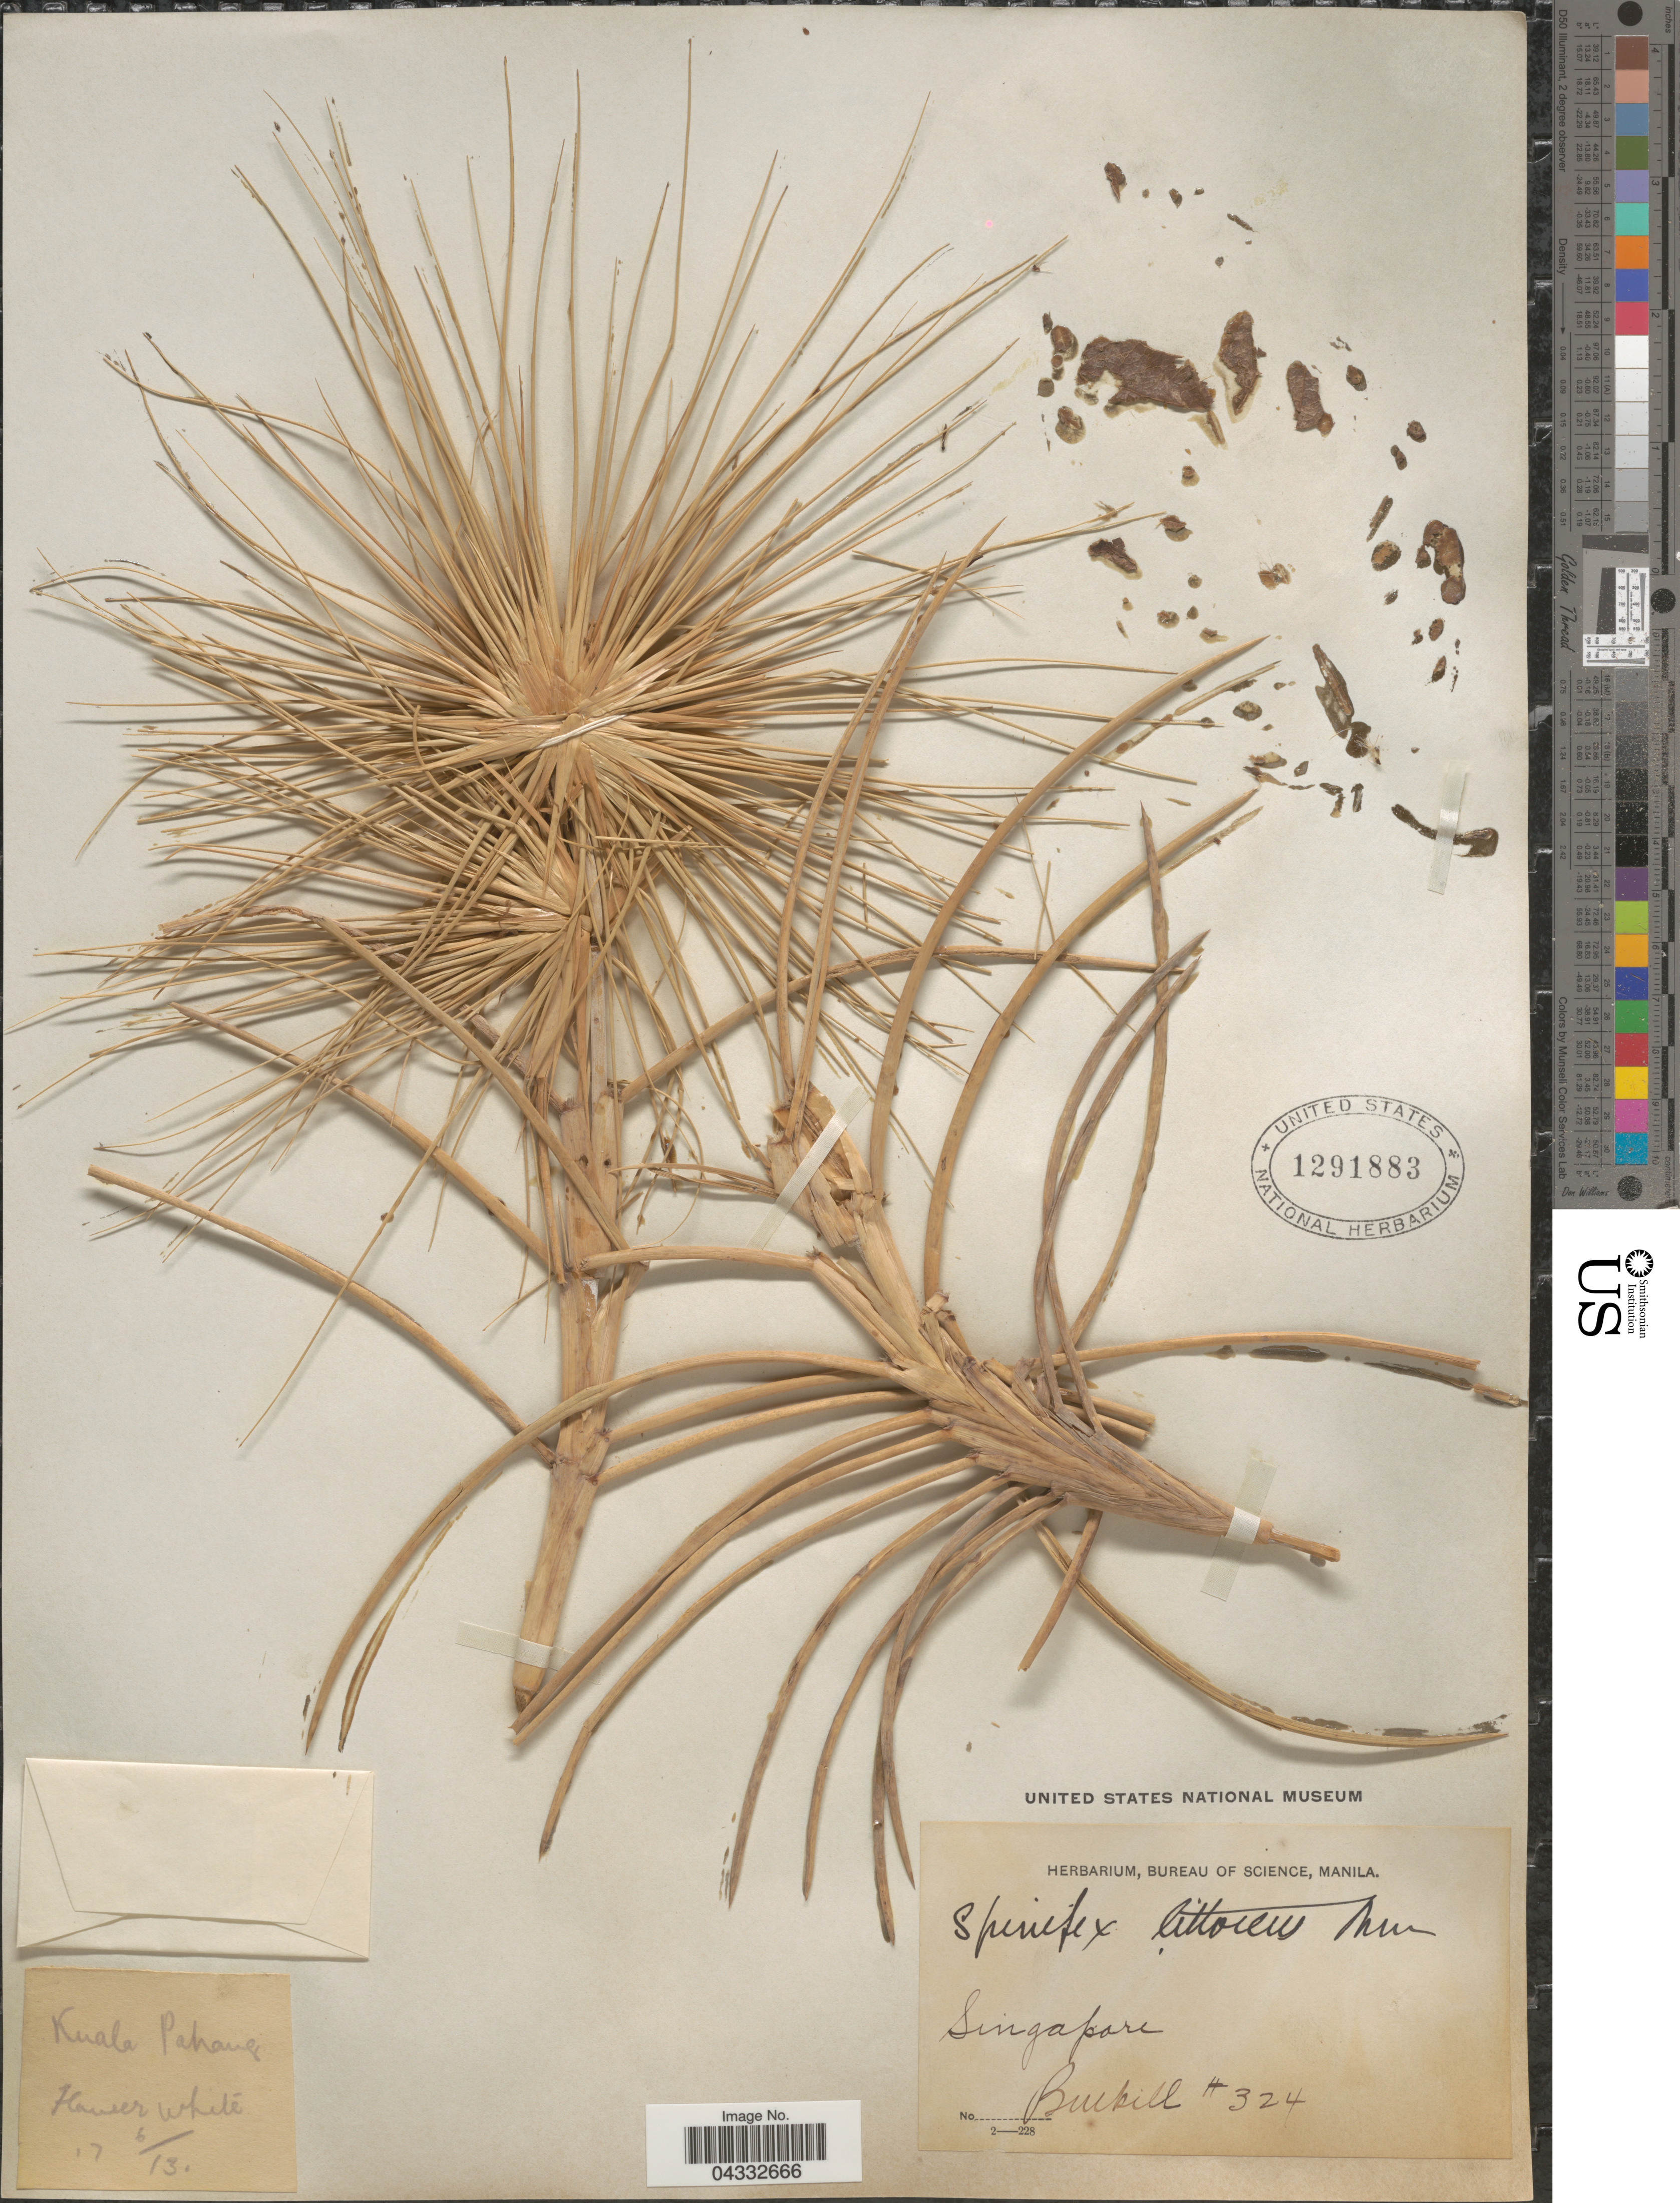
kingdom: Plantae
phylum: Tracheophyta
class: Liliopsida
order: Poales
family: Poaceae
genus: Spinifex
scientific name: Spinifex littoreus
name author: (Burm. f.) Merr.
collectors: Burkill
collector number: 324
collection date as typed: Transcribed d/m/y: 17/6/13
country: Malaysia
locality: Kuala Pahang.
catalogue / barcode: US 1291883